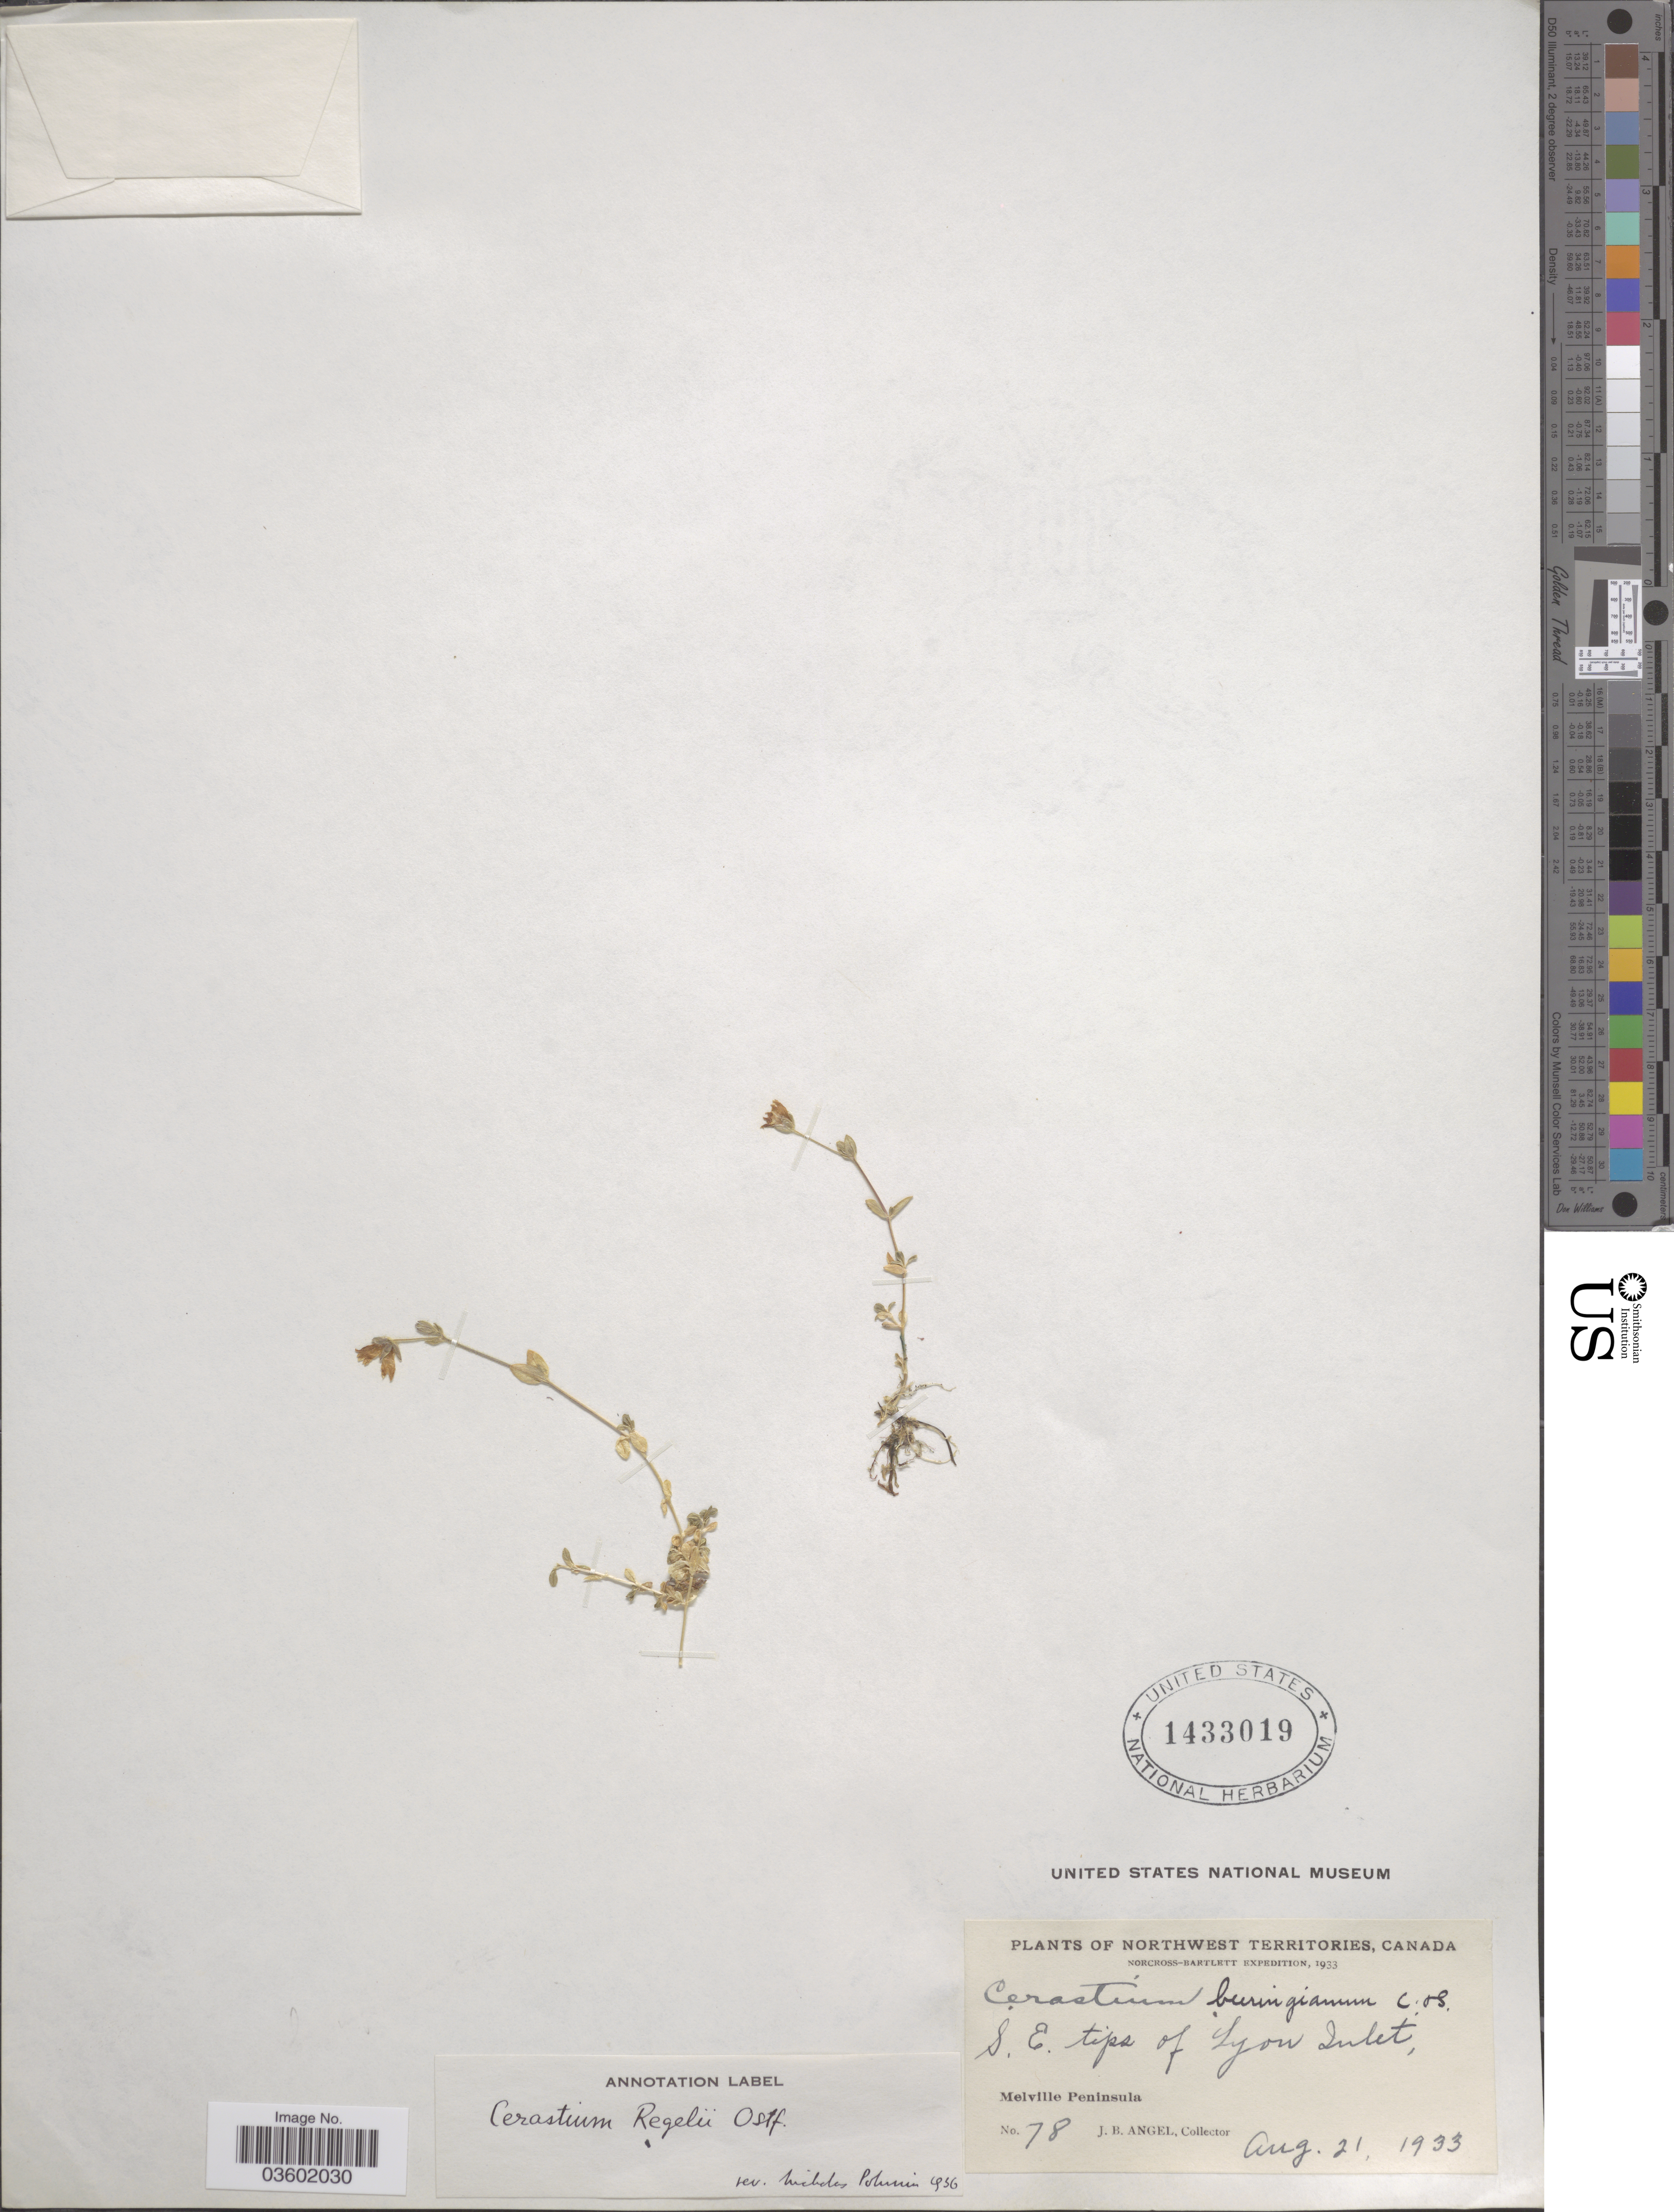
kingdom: Plantae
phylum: Tracheophyta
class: Magnoliopsida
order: Caryophyllales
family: Caryophyllaceae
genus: Cerastium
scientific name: Cerastium regelii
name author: Ostenf.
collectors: J. Angel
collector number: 78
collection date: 1933-08-21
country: Canada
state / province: Northwest Territories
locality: S.E. tip of Lyon Inlet. Melville Peninsula.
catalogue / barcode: US 1433019